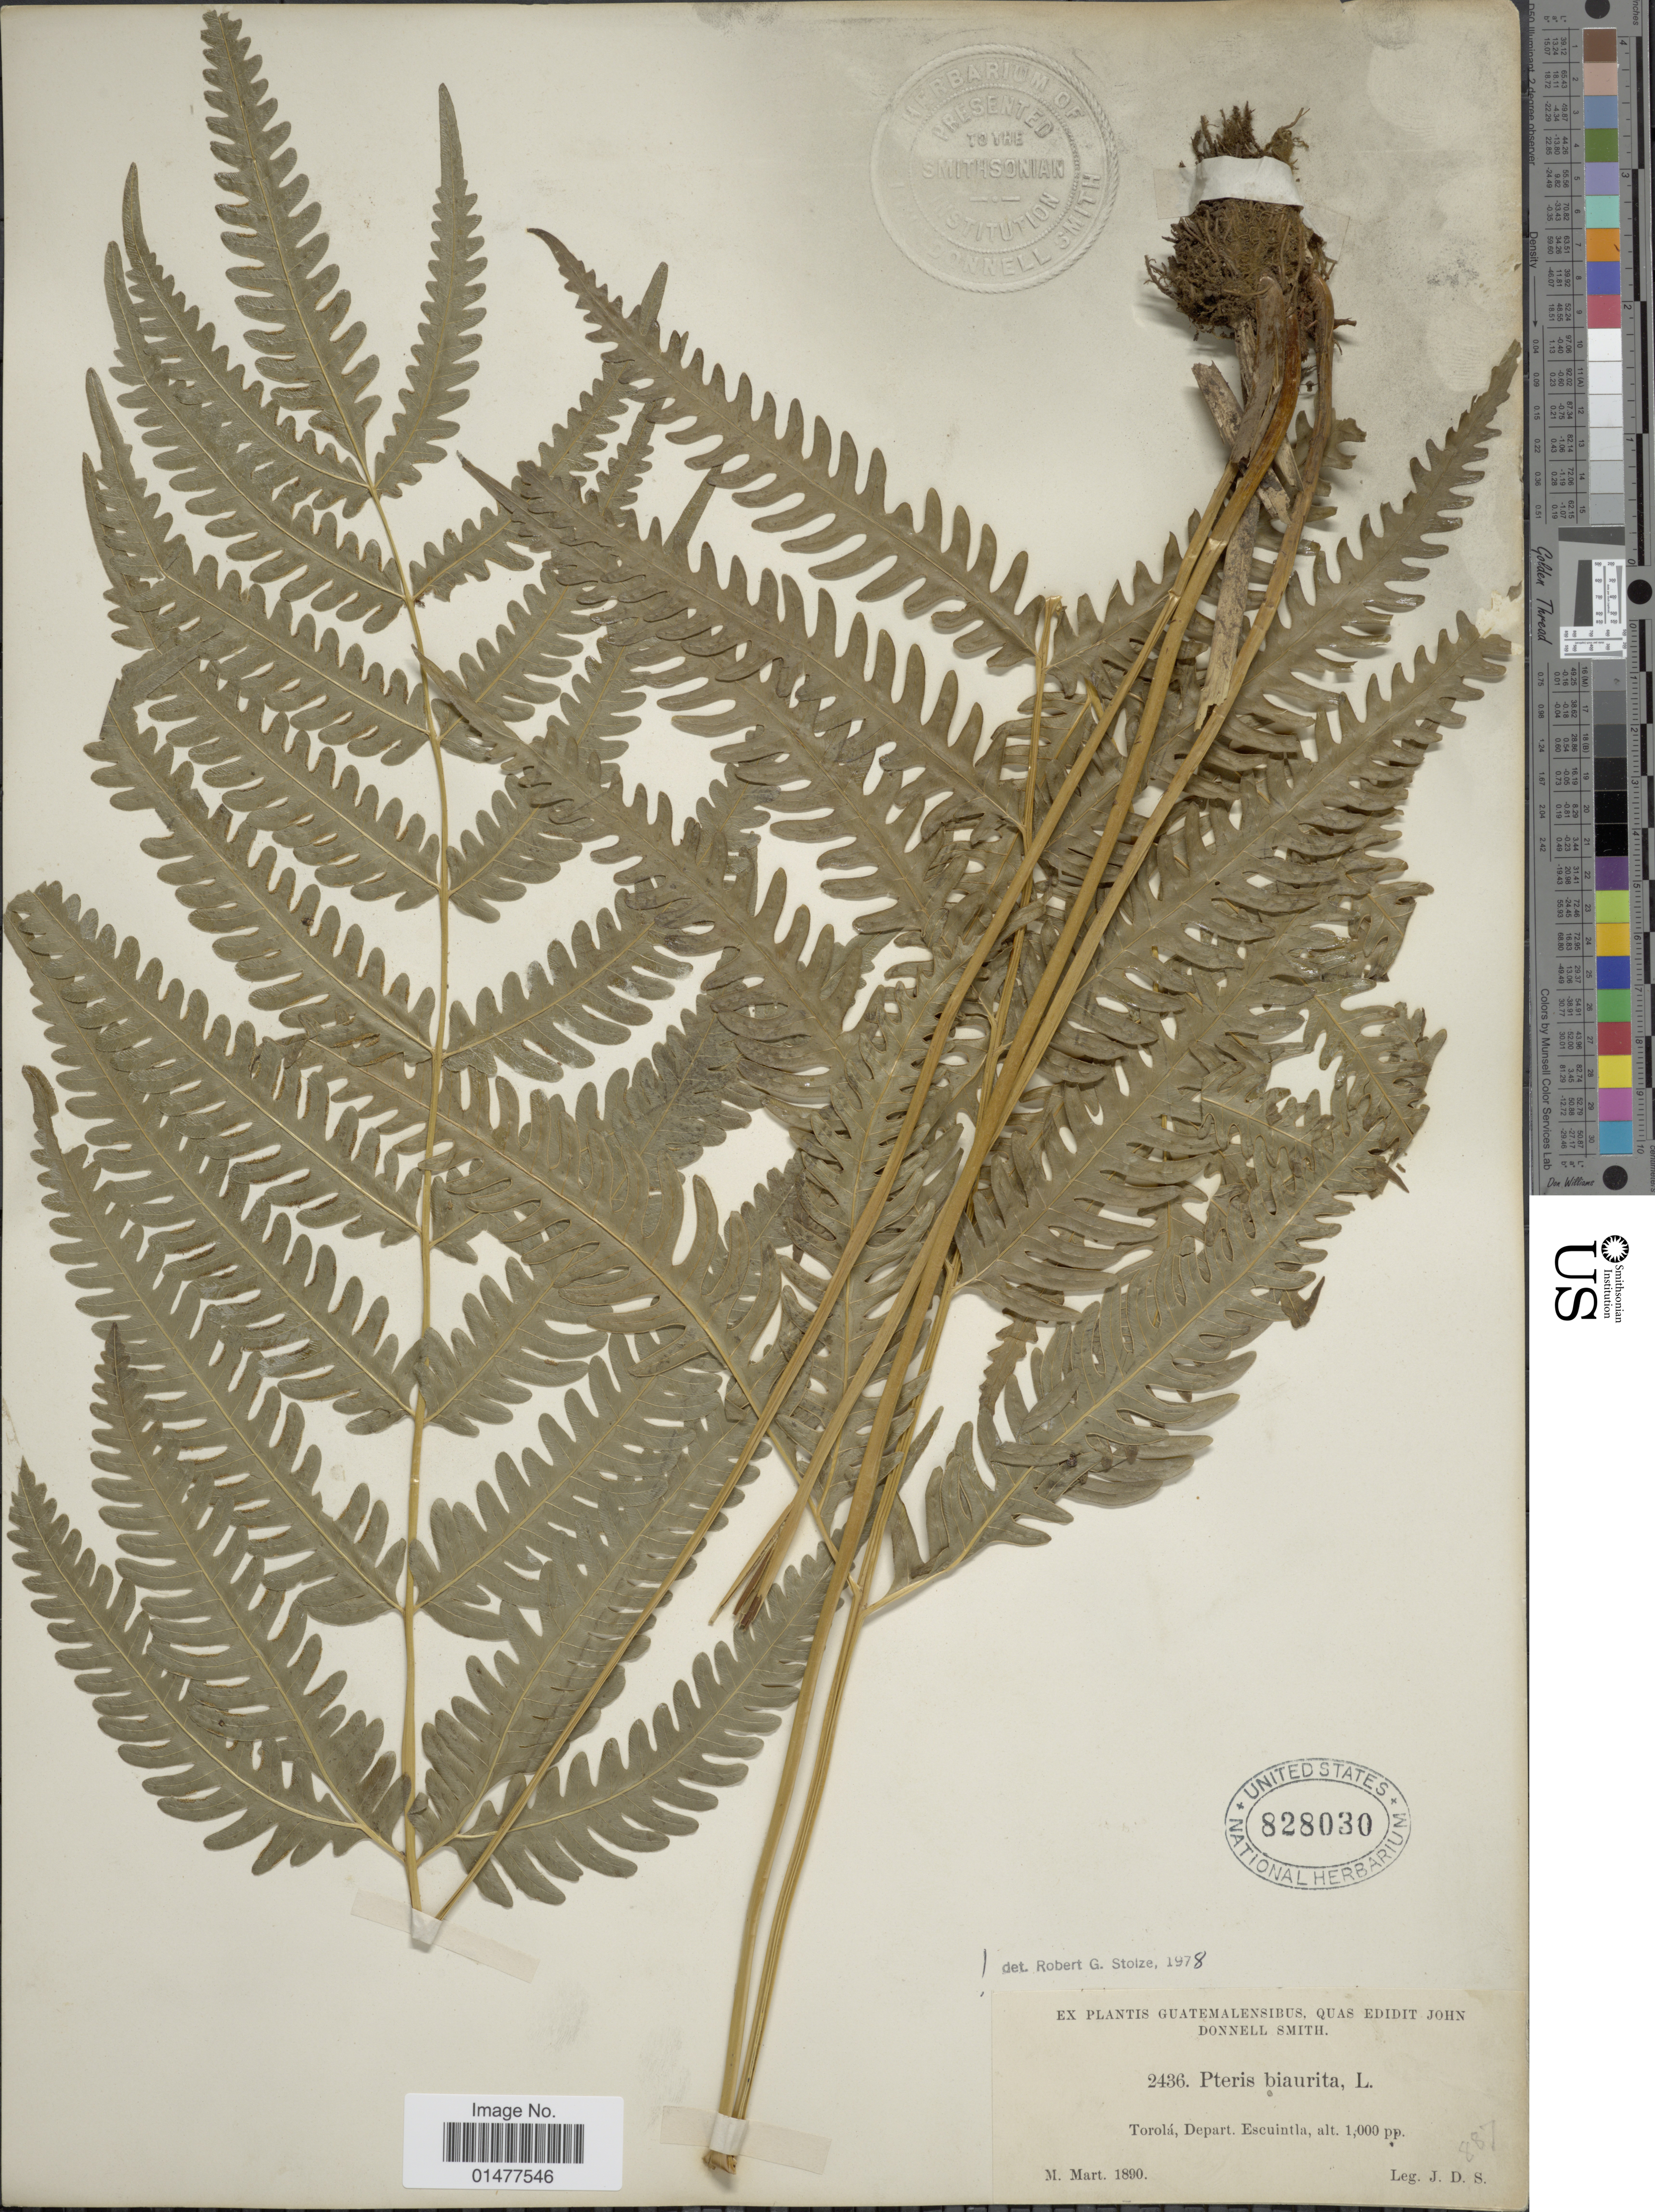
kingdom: Plantae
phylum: Tracheophyta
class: Polypodiopsida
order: Polypodiales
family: Pteridaceae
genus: Pteris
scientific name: Pteris biaurita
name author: L.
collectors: J. Donnell Smith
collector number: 2436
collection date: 1890-03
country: Guatemala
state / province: Escuintla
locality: Torolá.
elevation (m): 305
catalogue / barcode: US 828030